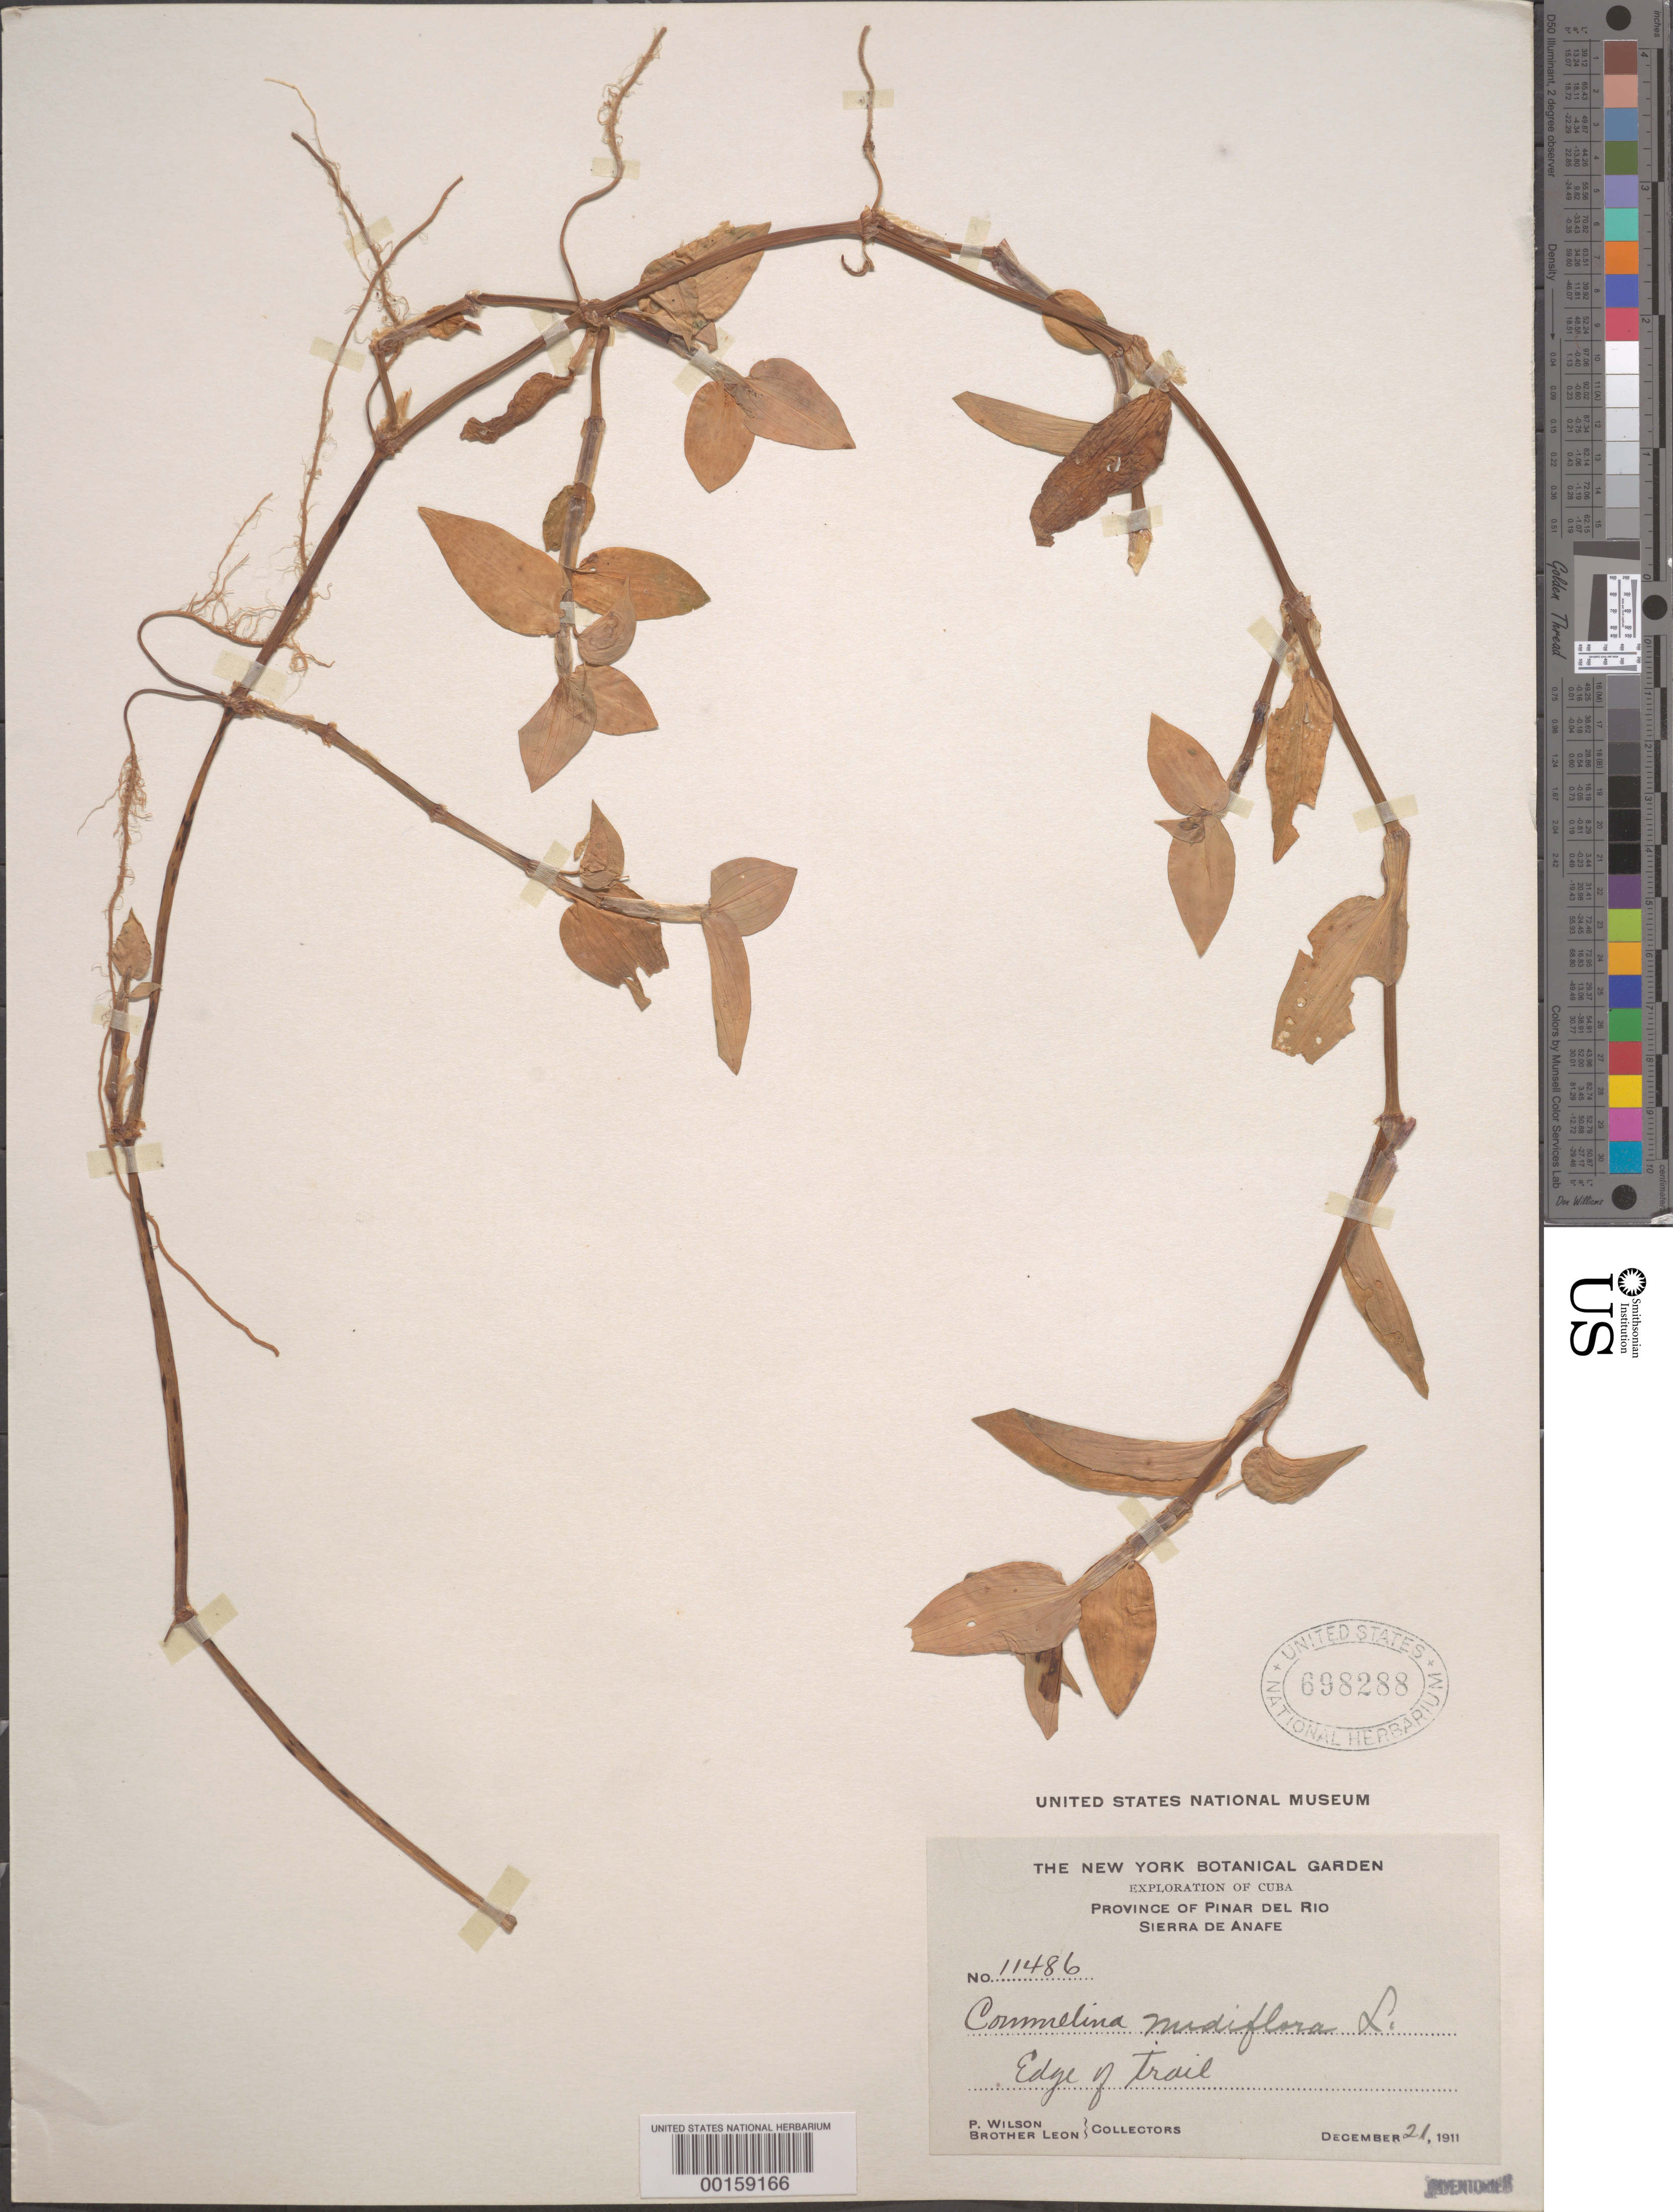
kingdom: Plantae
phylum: Tracheophyta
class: Liliopsida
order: Commelinales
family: Commelinaceae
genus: Commelina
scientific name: Commelina diffusa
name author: Burm. f.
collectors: P. Wilson & Bro. León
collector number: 11486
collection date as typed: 21 Dec 1911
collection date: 1911-12-21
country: Cuba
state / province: Pinar del Río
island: Greater Antilles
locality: Sierra de anafe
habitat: Edge of trail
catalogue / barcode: US 698288